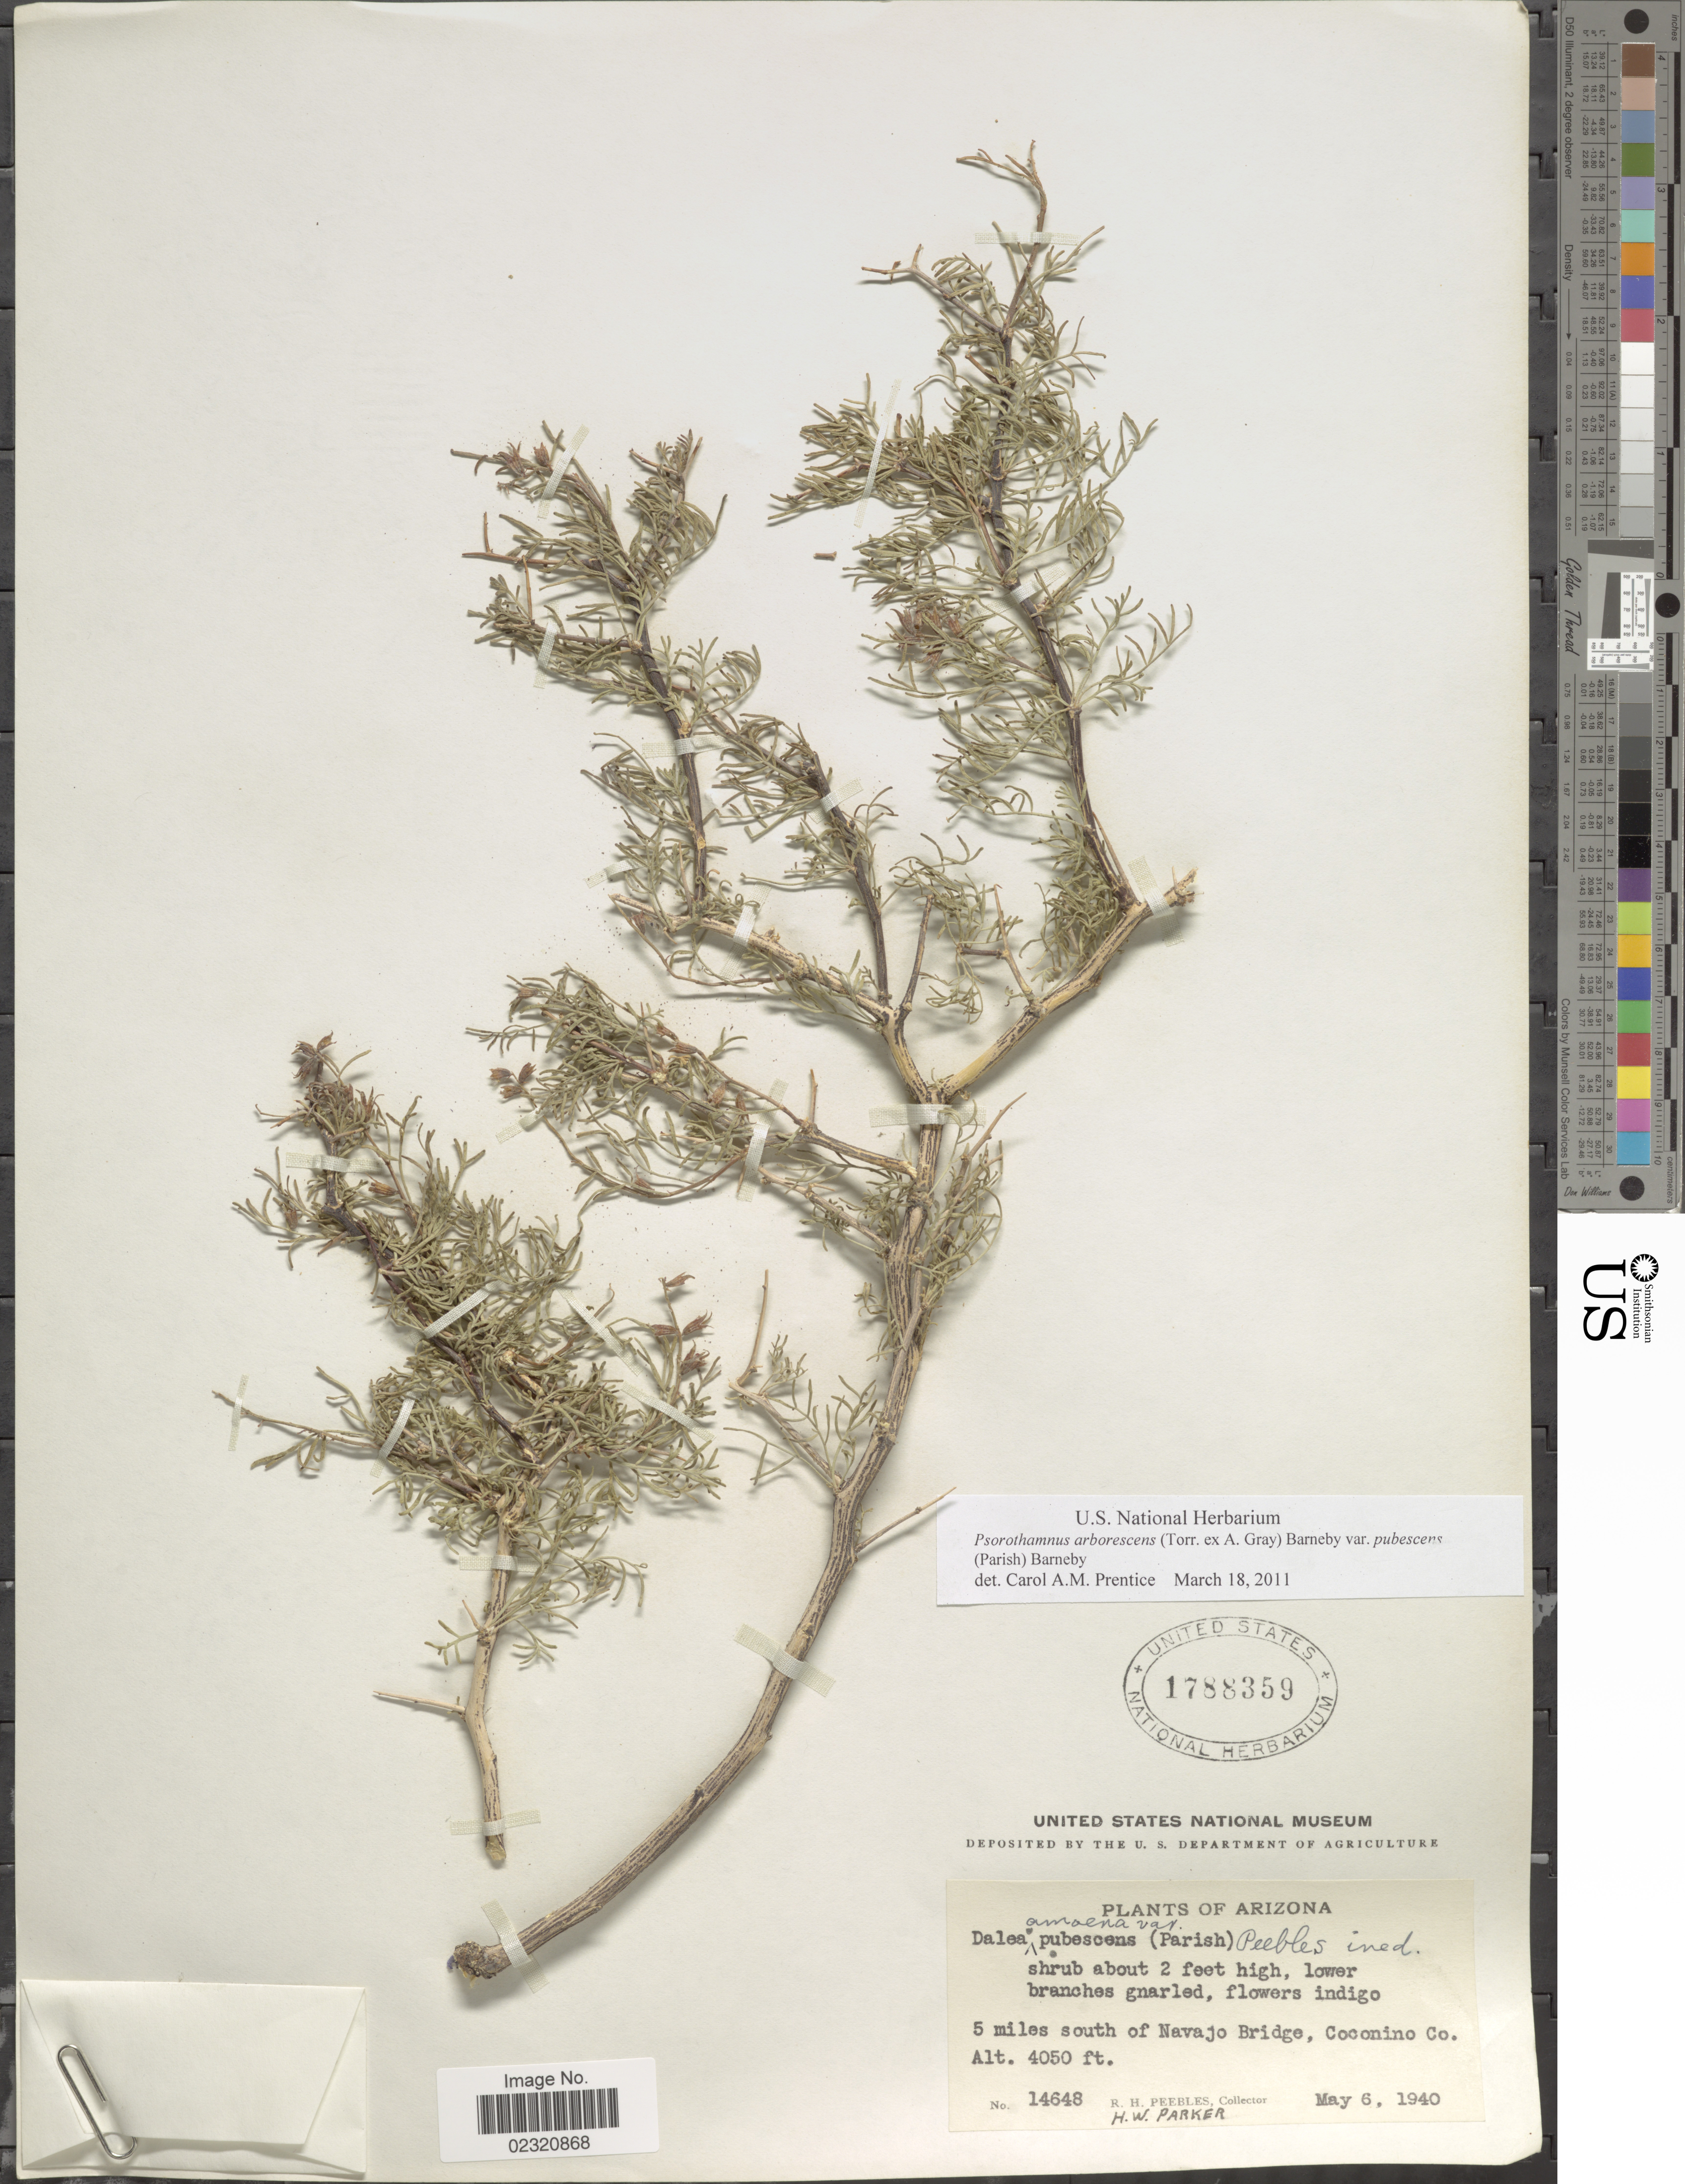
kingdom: Plantae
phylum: Tracheophyta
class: Magnoliopsida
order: Fabales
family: Fabaceae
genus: Psorothamnus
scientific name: Psorothamnus arborescens var. pubescens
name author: (Parish) Barneby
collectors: R. H. Peebles & H. W. Parker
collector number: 14648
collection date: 1940-05-06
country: United States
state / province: Arizona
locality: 5 miles south of Navajo Bridge, Coconino Co.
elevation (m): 1234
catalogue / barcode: US 1788359